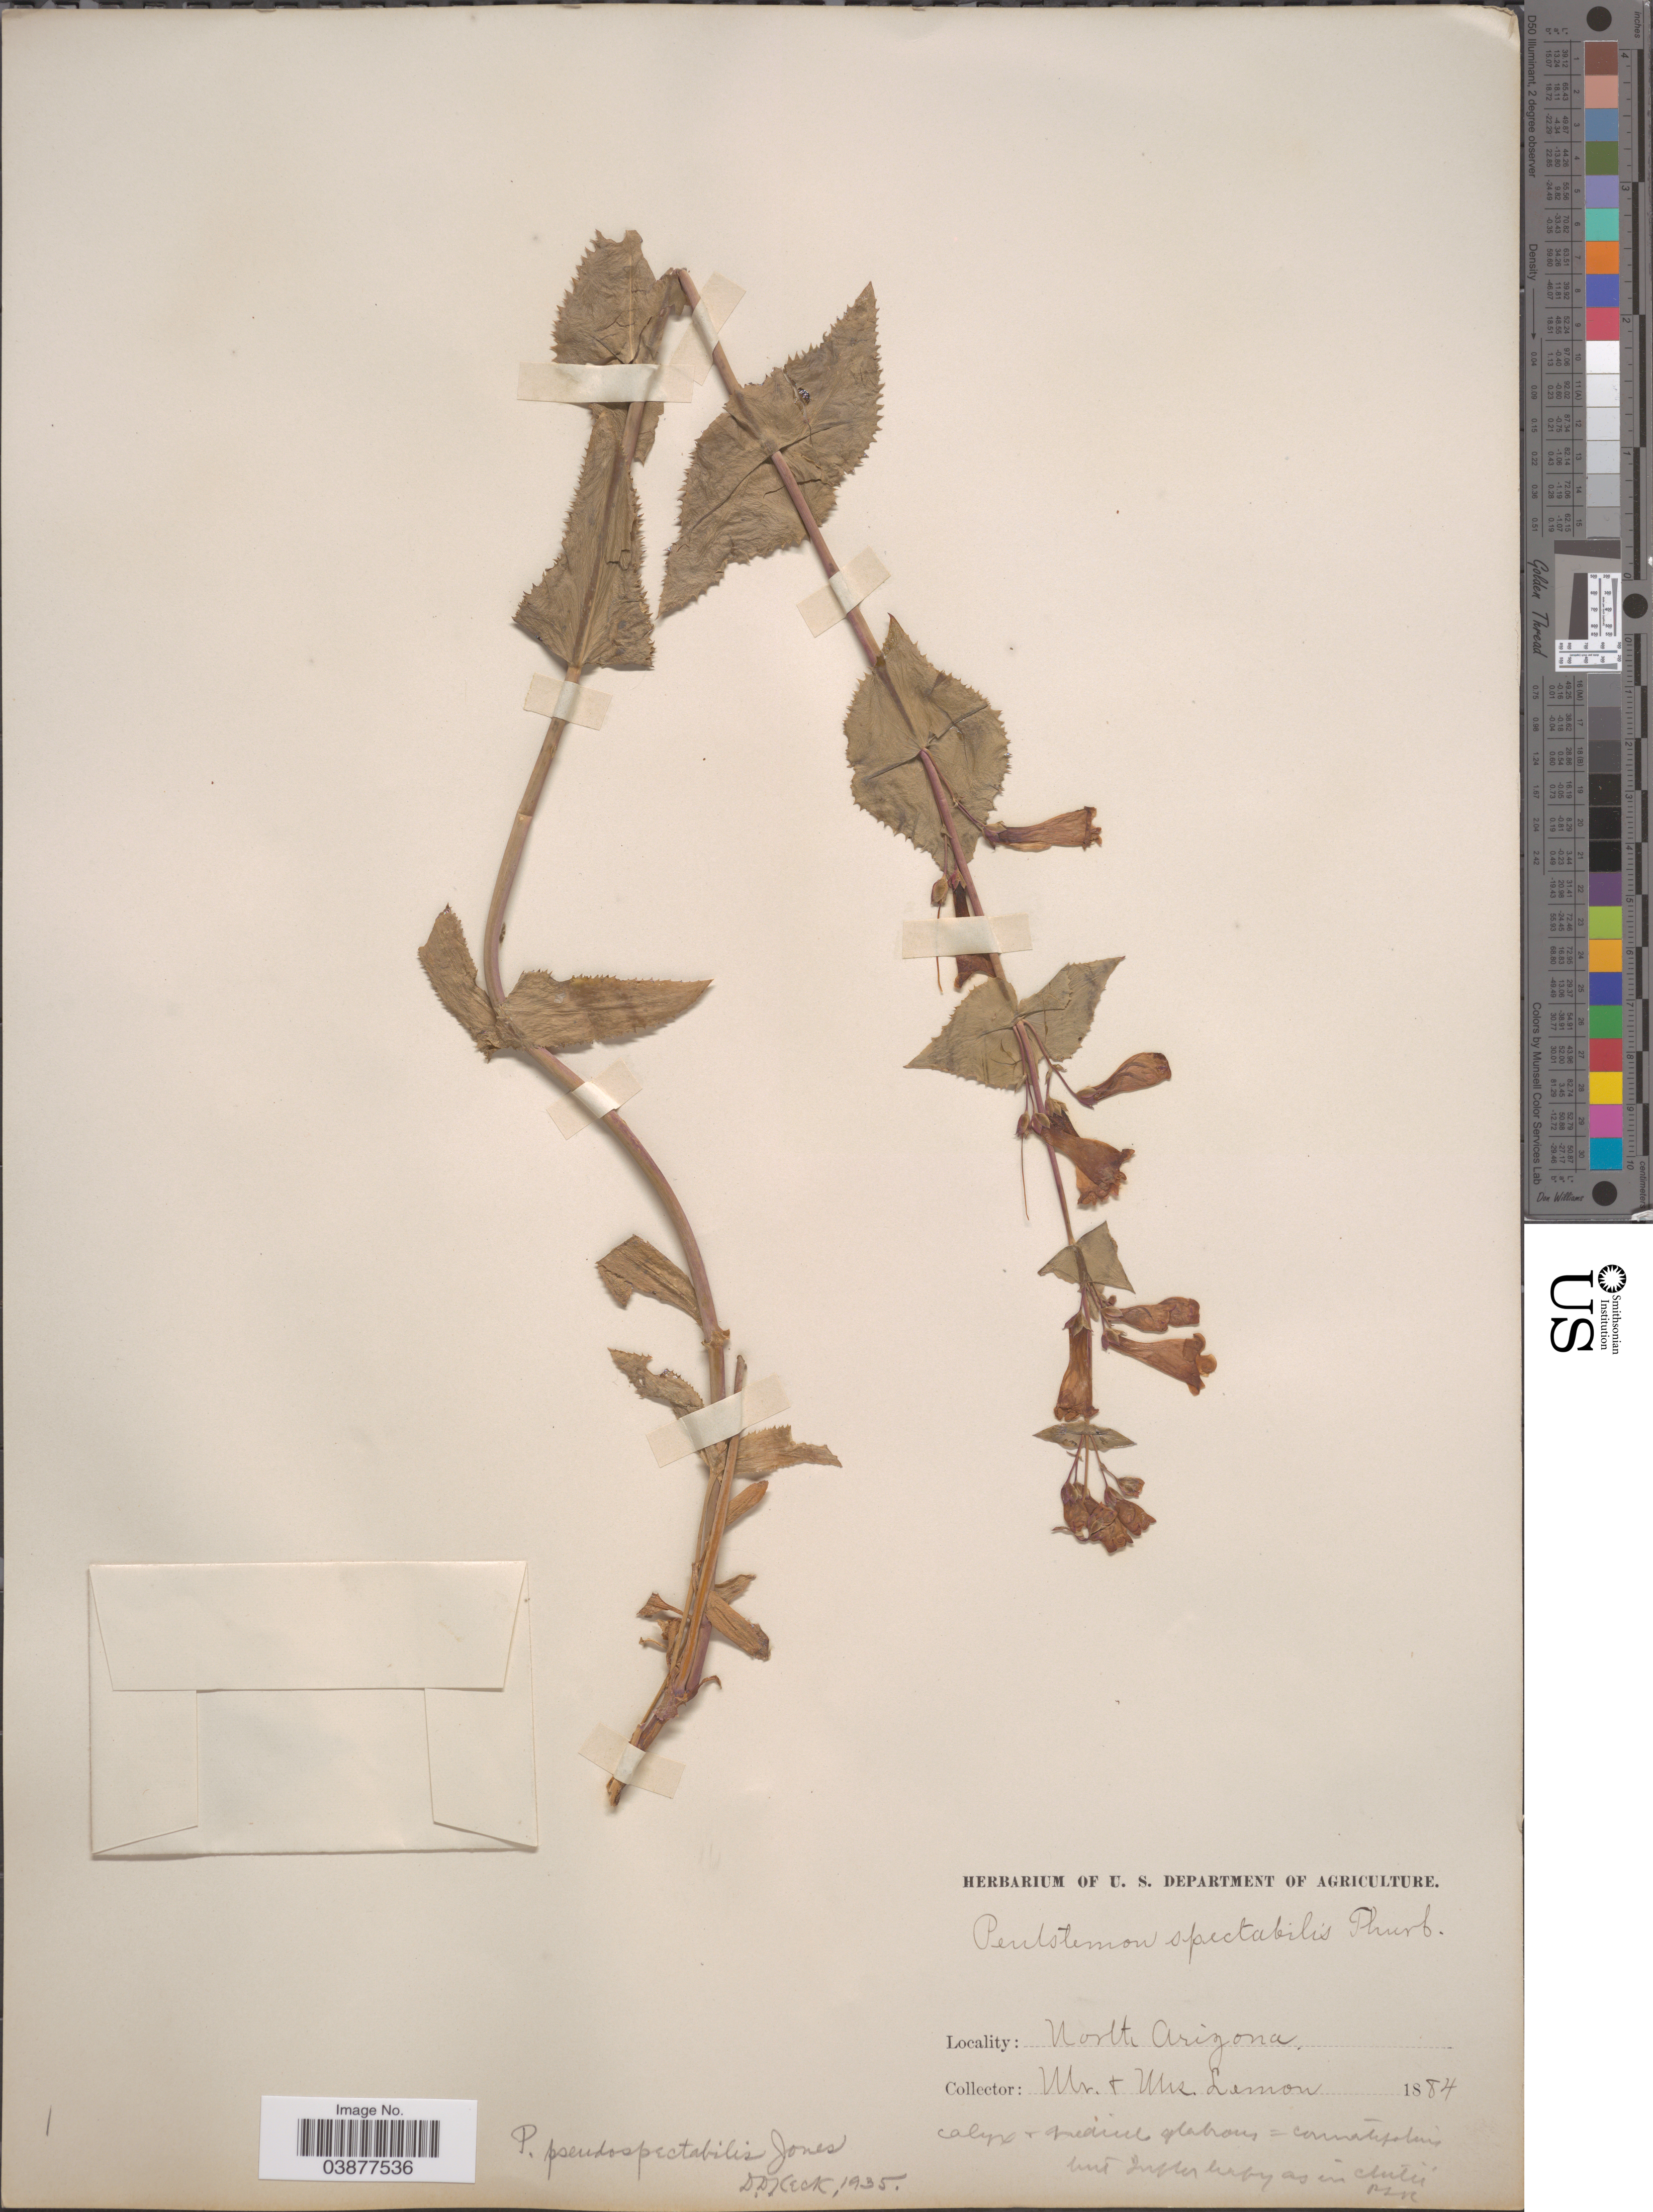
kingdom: Plantae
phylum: Tracheophyta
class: Magnoliopsida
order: Lamiales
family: Plantaginaceae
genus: Penstemon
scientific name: Penstemon pseudospectabilis var. connatifolius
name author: (A. Nelson) D.D. Keck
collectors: -. Lemon & Lemon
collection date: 1884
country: United States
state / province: Arizona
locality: North Arizona.